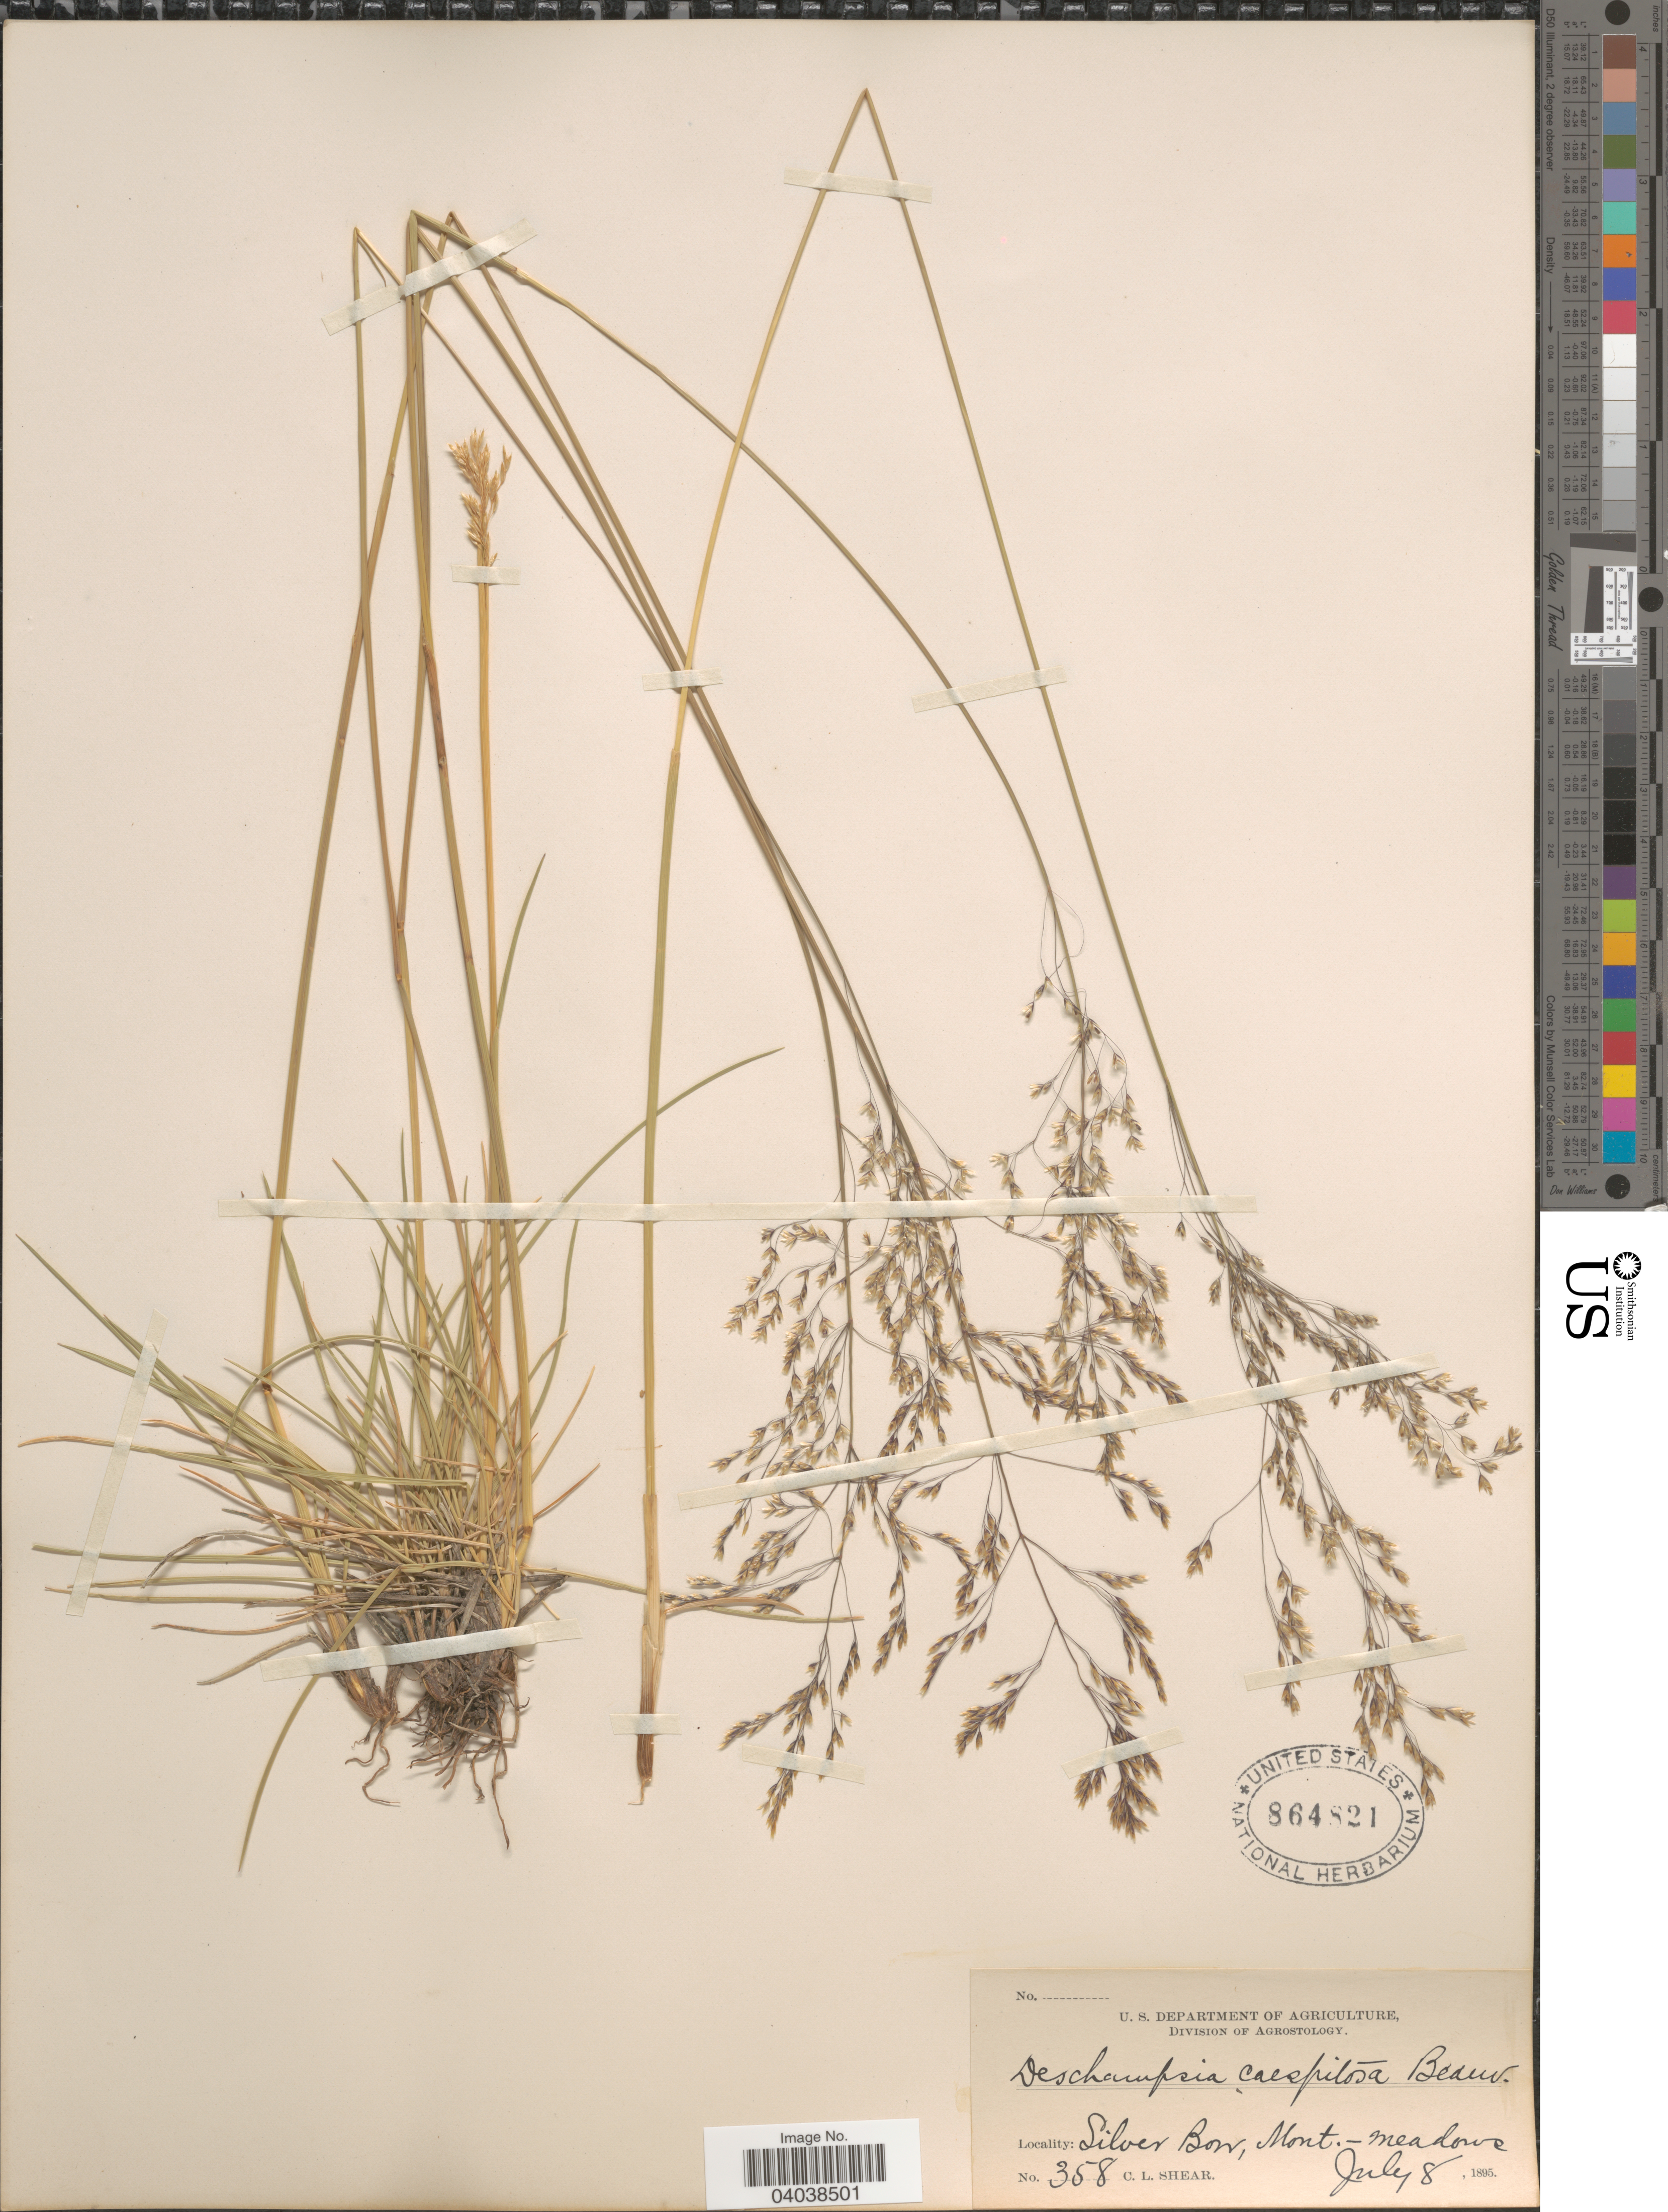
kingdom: Plantae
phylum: Tracheophyta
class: Liliopsida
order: Poales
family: Poaceae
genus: Deschampsia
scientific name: Deschampsia cespitosa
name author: (L.) P. Beauv.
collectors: C. L. Shear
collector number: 358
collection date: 1895-07-08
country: United States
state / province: Montana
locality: Silver Bow- meadows.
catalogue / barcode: US 864821